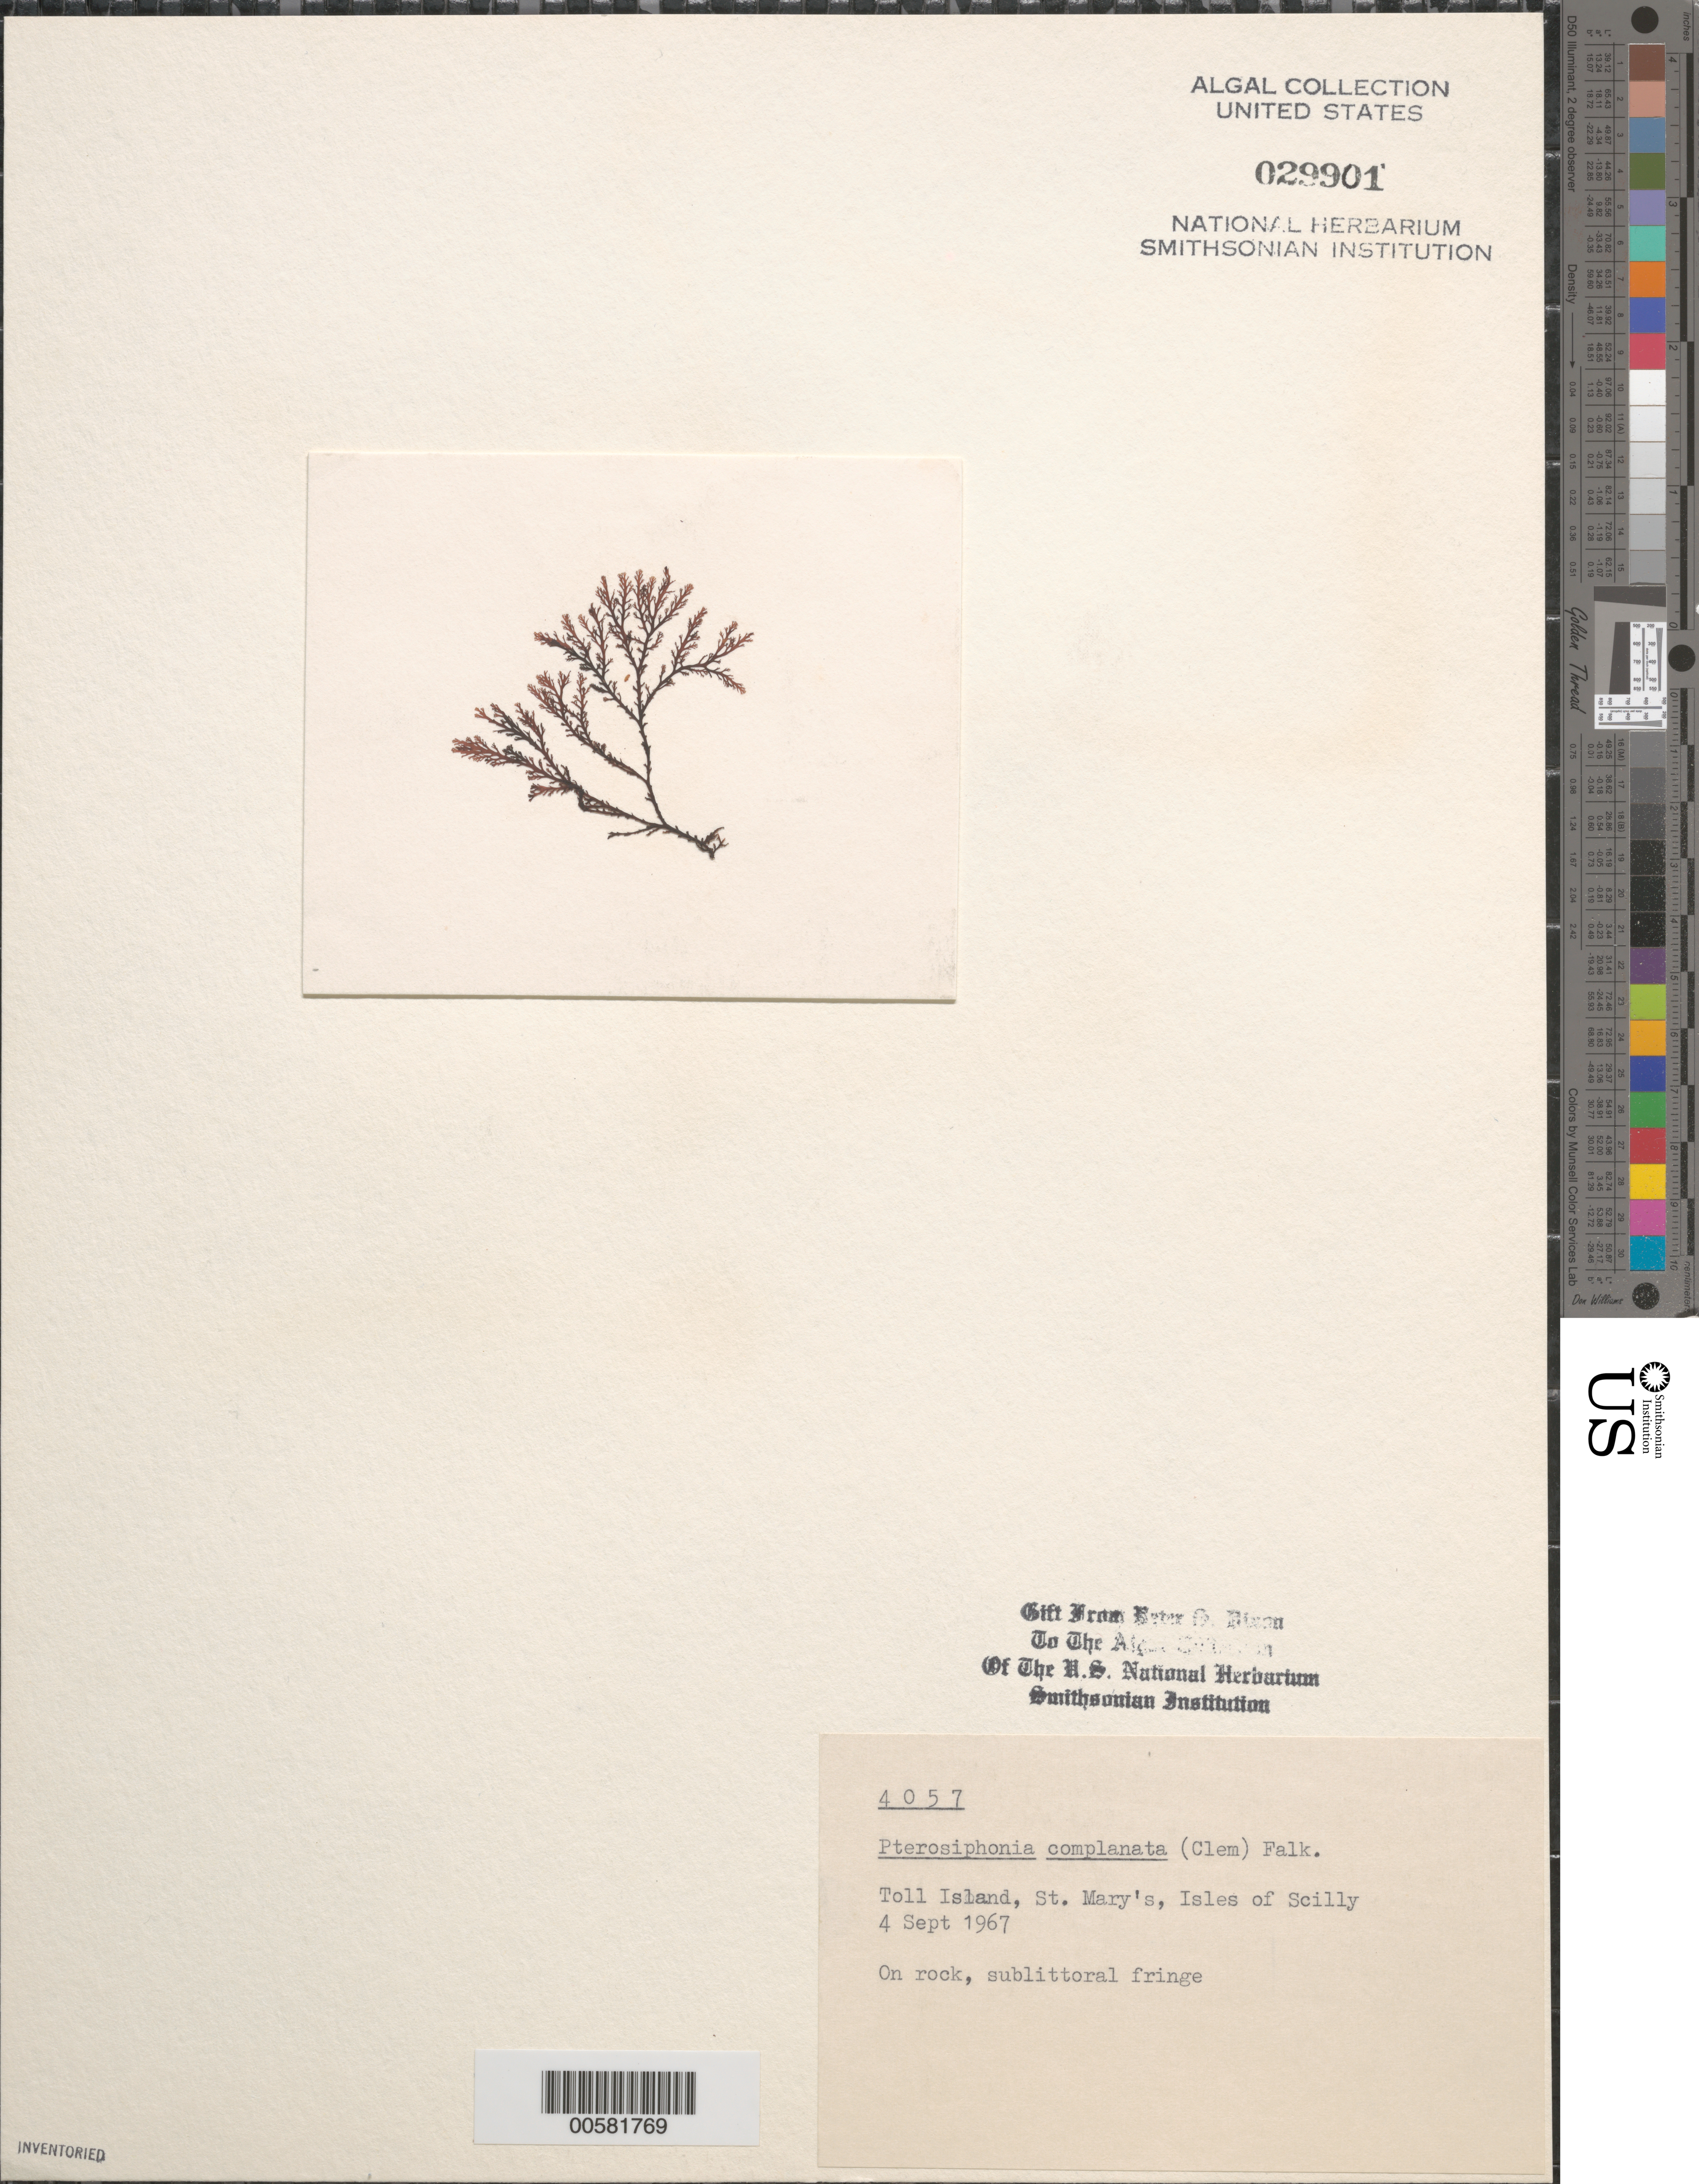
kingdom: Plantae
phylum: Rhodophyta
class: Florideophyceae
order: Ceramiales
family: Rhodomelaceae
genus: Pterosiphonia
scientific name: Pterosiphonia complanata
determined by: Dixon, P. S.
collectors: P. S. Dixon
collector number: PSD 4057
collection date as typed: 04 Sep 1967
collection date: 1967-09-04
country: United Kingdom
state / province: England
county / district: Council of the Isles of Scilly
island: St. Mary's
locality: Toll Island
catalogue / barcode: US 29901